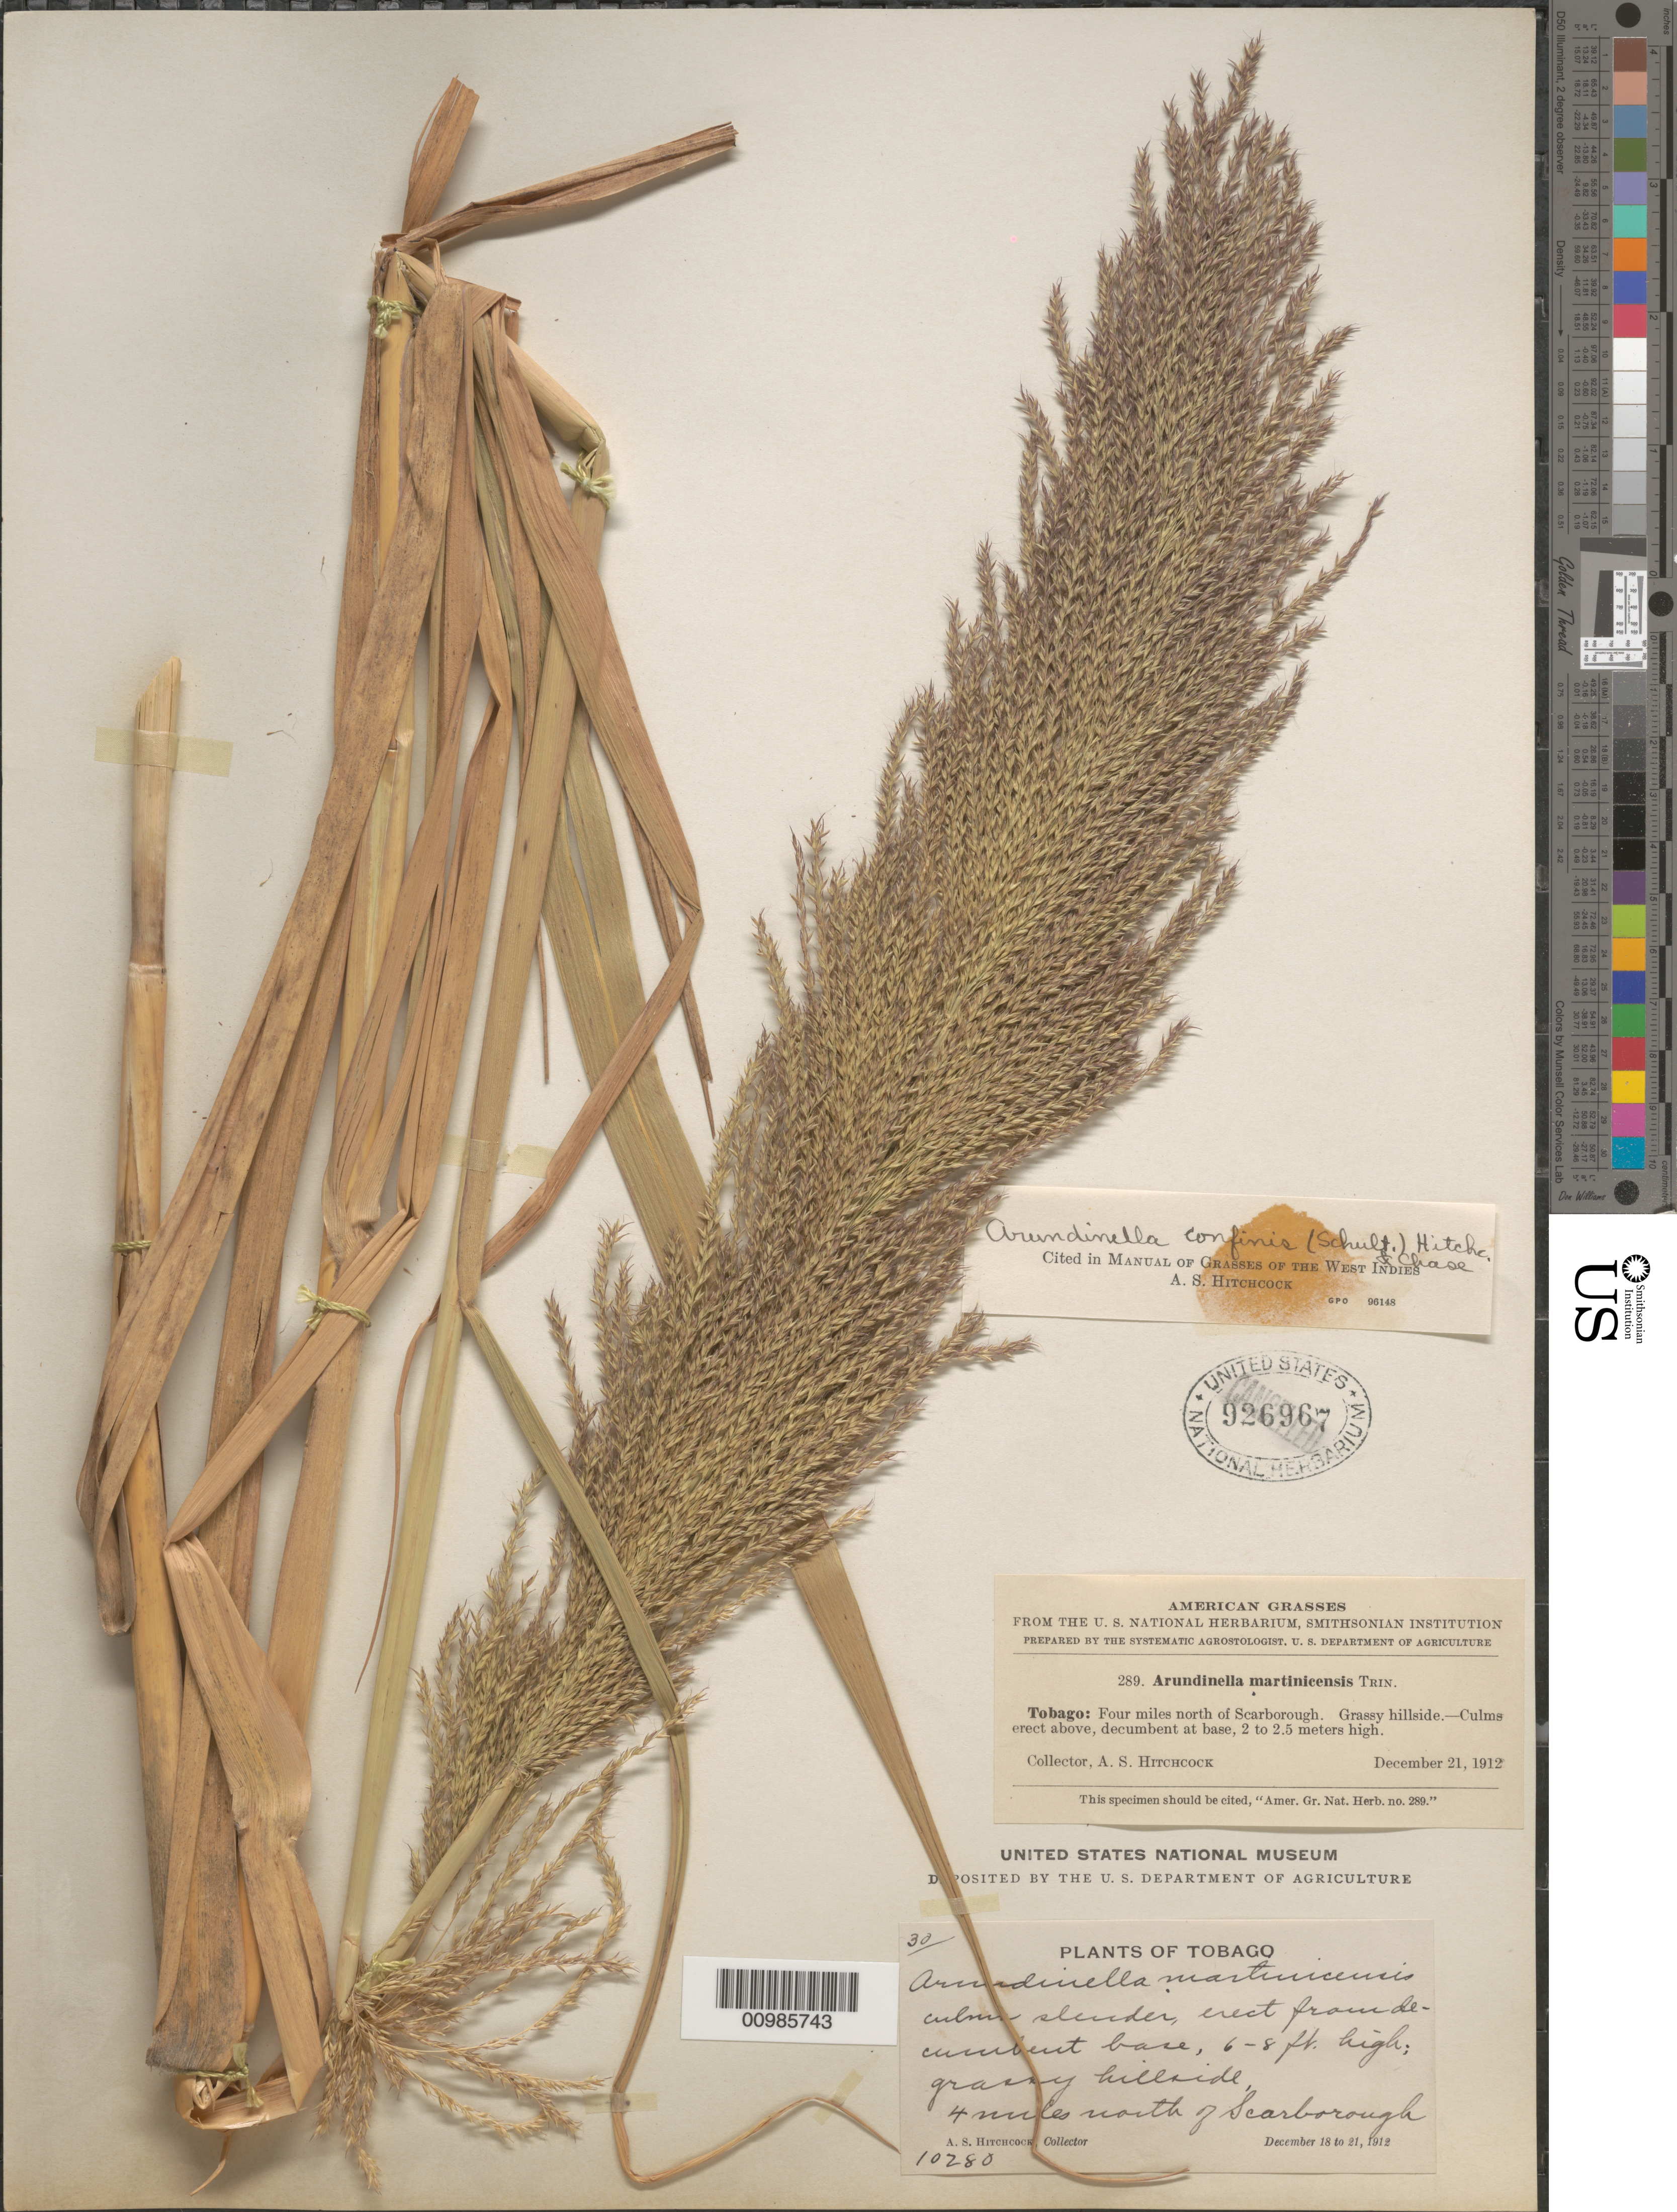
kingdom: Plantae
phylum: Tracheophyta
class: Liliopsida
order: Poales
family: Poaceae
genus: Arundinella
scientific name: Arundinella hispida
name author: (Humb. & Bonpl. ex Willd.) Kuntze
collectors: A. S. Hitchcock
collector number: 10280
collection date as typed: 18 Dec 1912 to21 Dec 1912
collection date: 1912-12-18/1912-12-21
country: Trinidad and Tobago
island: Tobago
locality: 4 miles north of Scarborough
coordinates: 0 N, 0 E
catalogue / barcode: US 926967